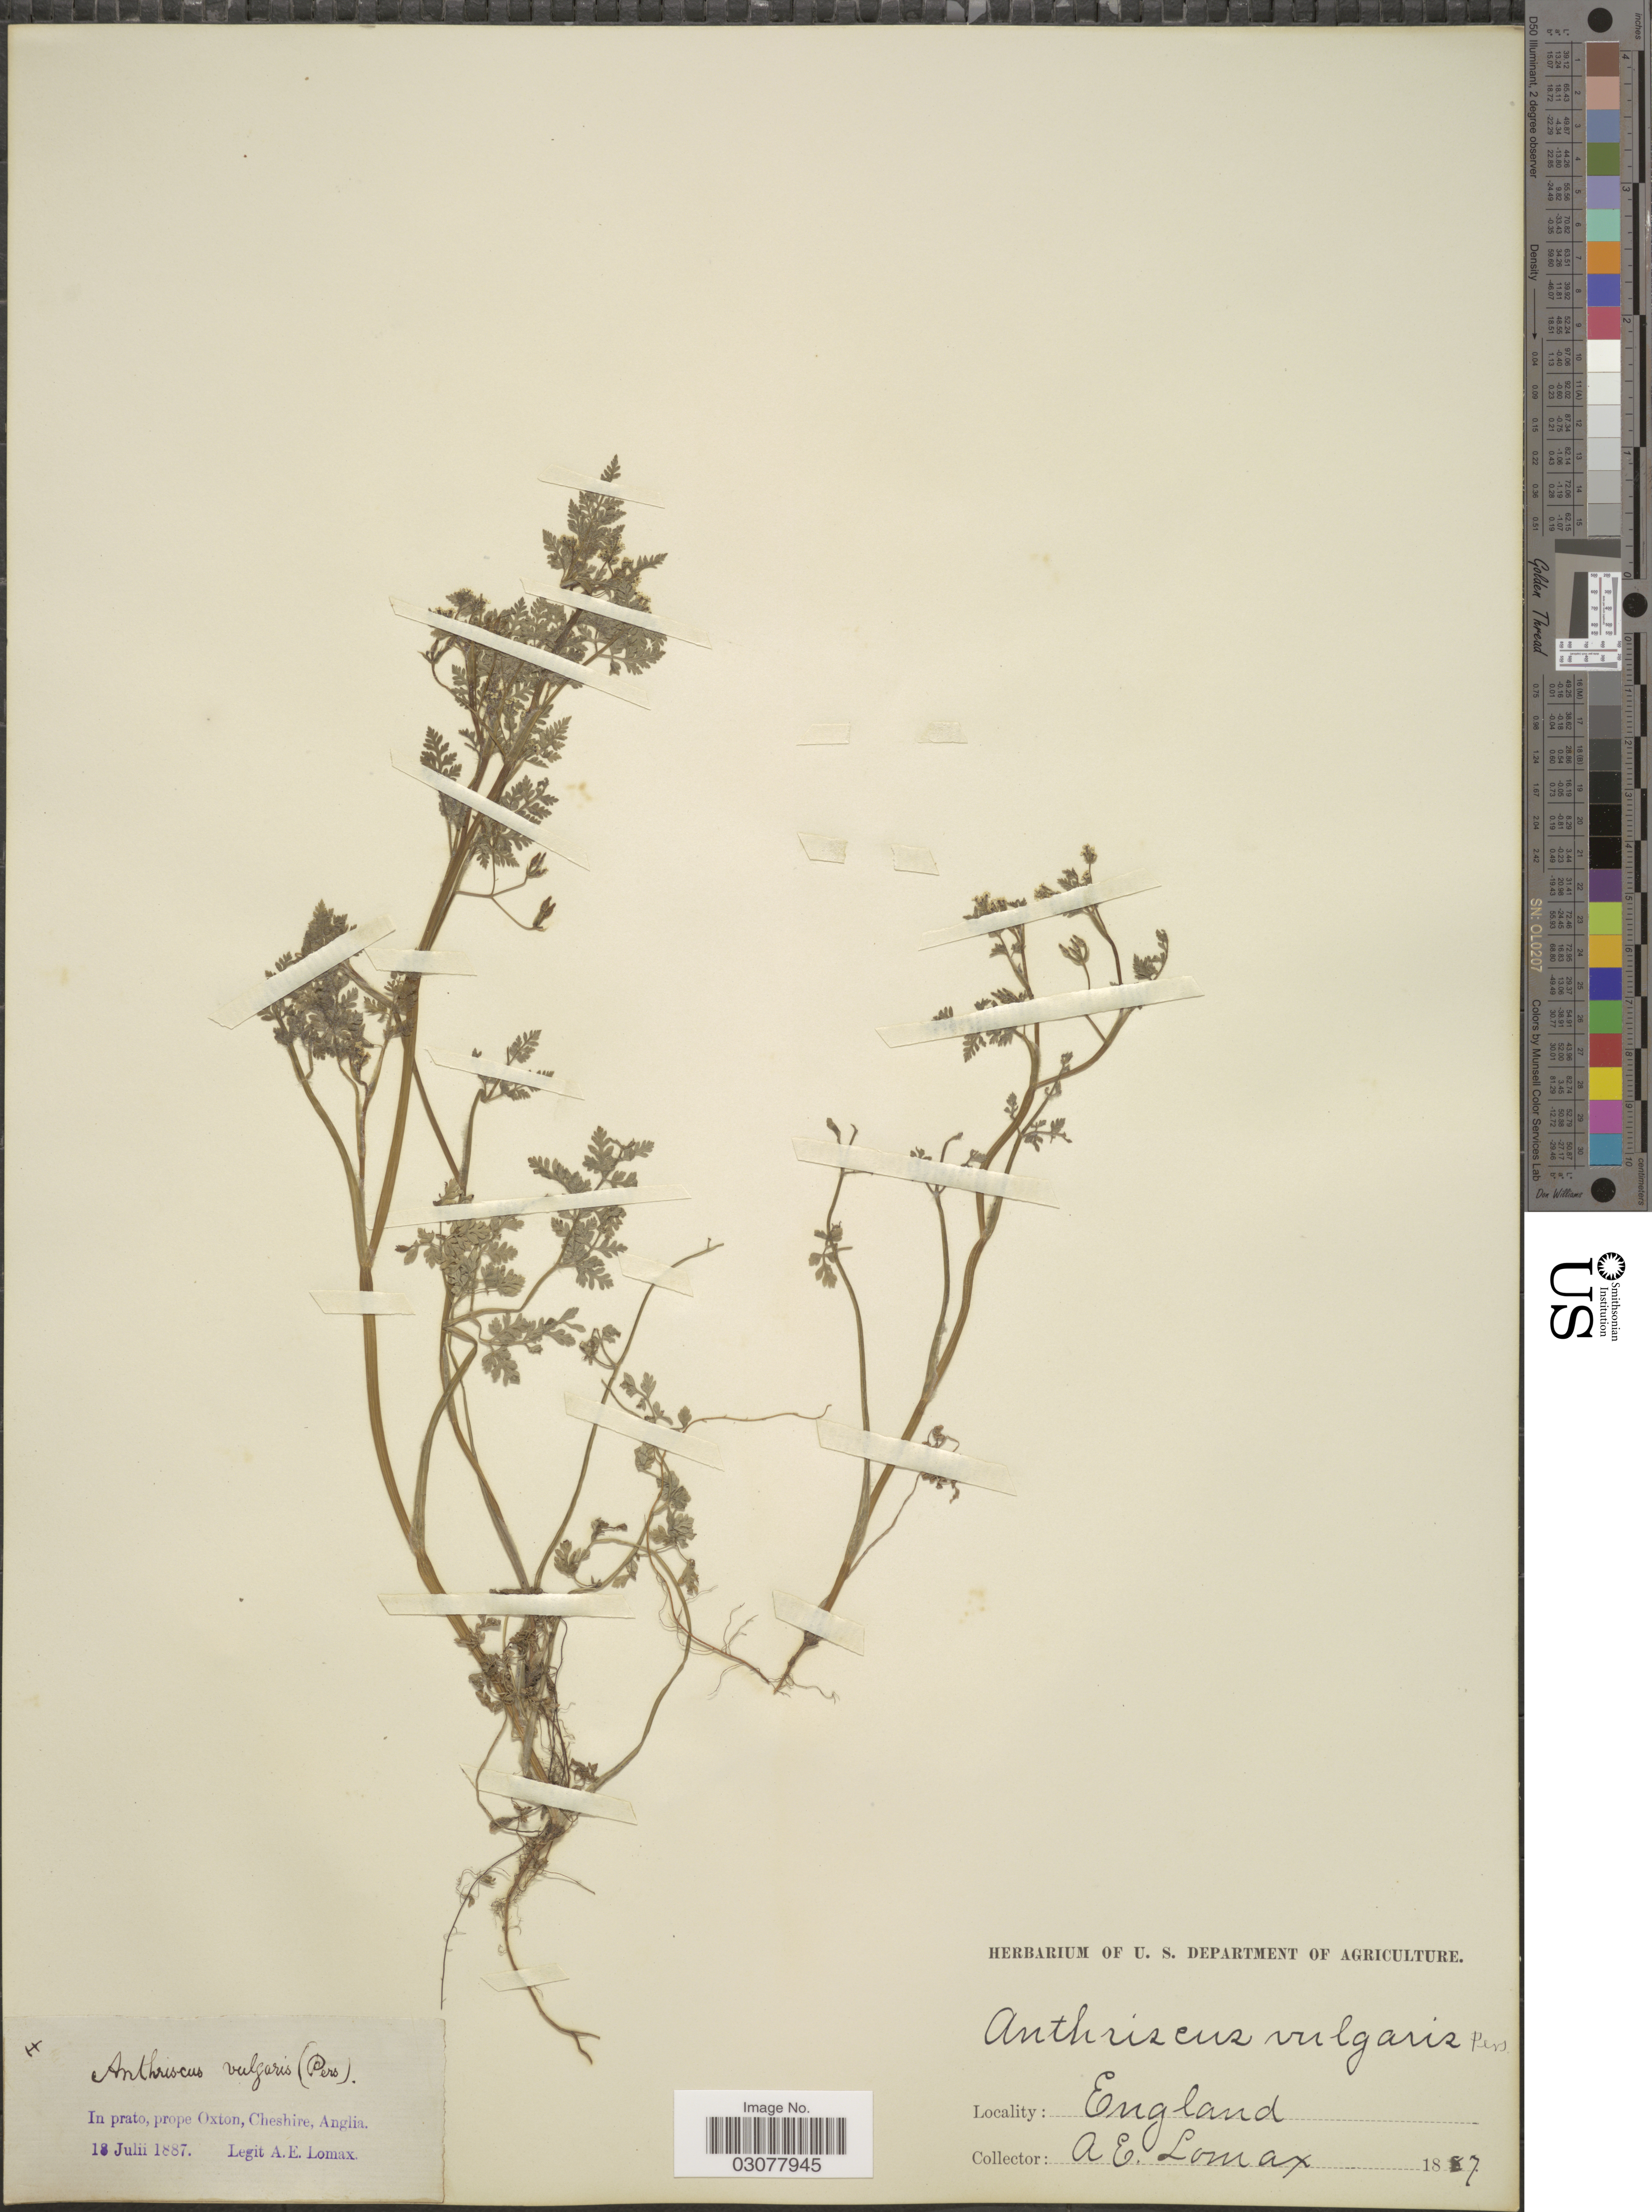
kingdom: Plantae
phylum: Tracheophyta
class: Magnoliopsida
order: Apiales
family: Apiaceae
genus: Anthriscus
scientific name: Anthriscus caucalis var. caucalis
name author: M. Bieb.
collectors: A. Lomax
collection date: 1887-07-18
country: United Kingdom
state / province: England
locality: In prato, prope Oxton, Cheshire, Anglia.